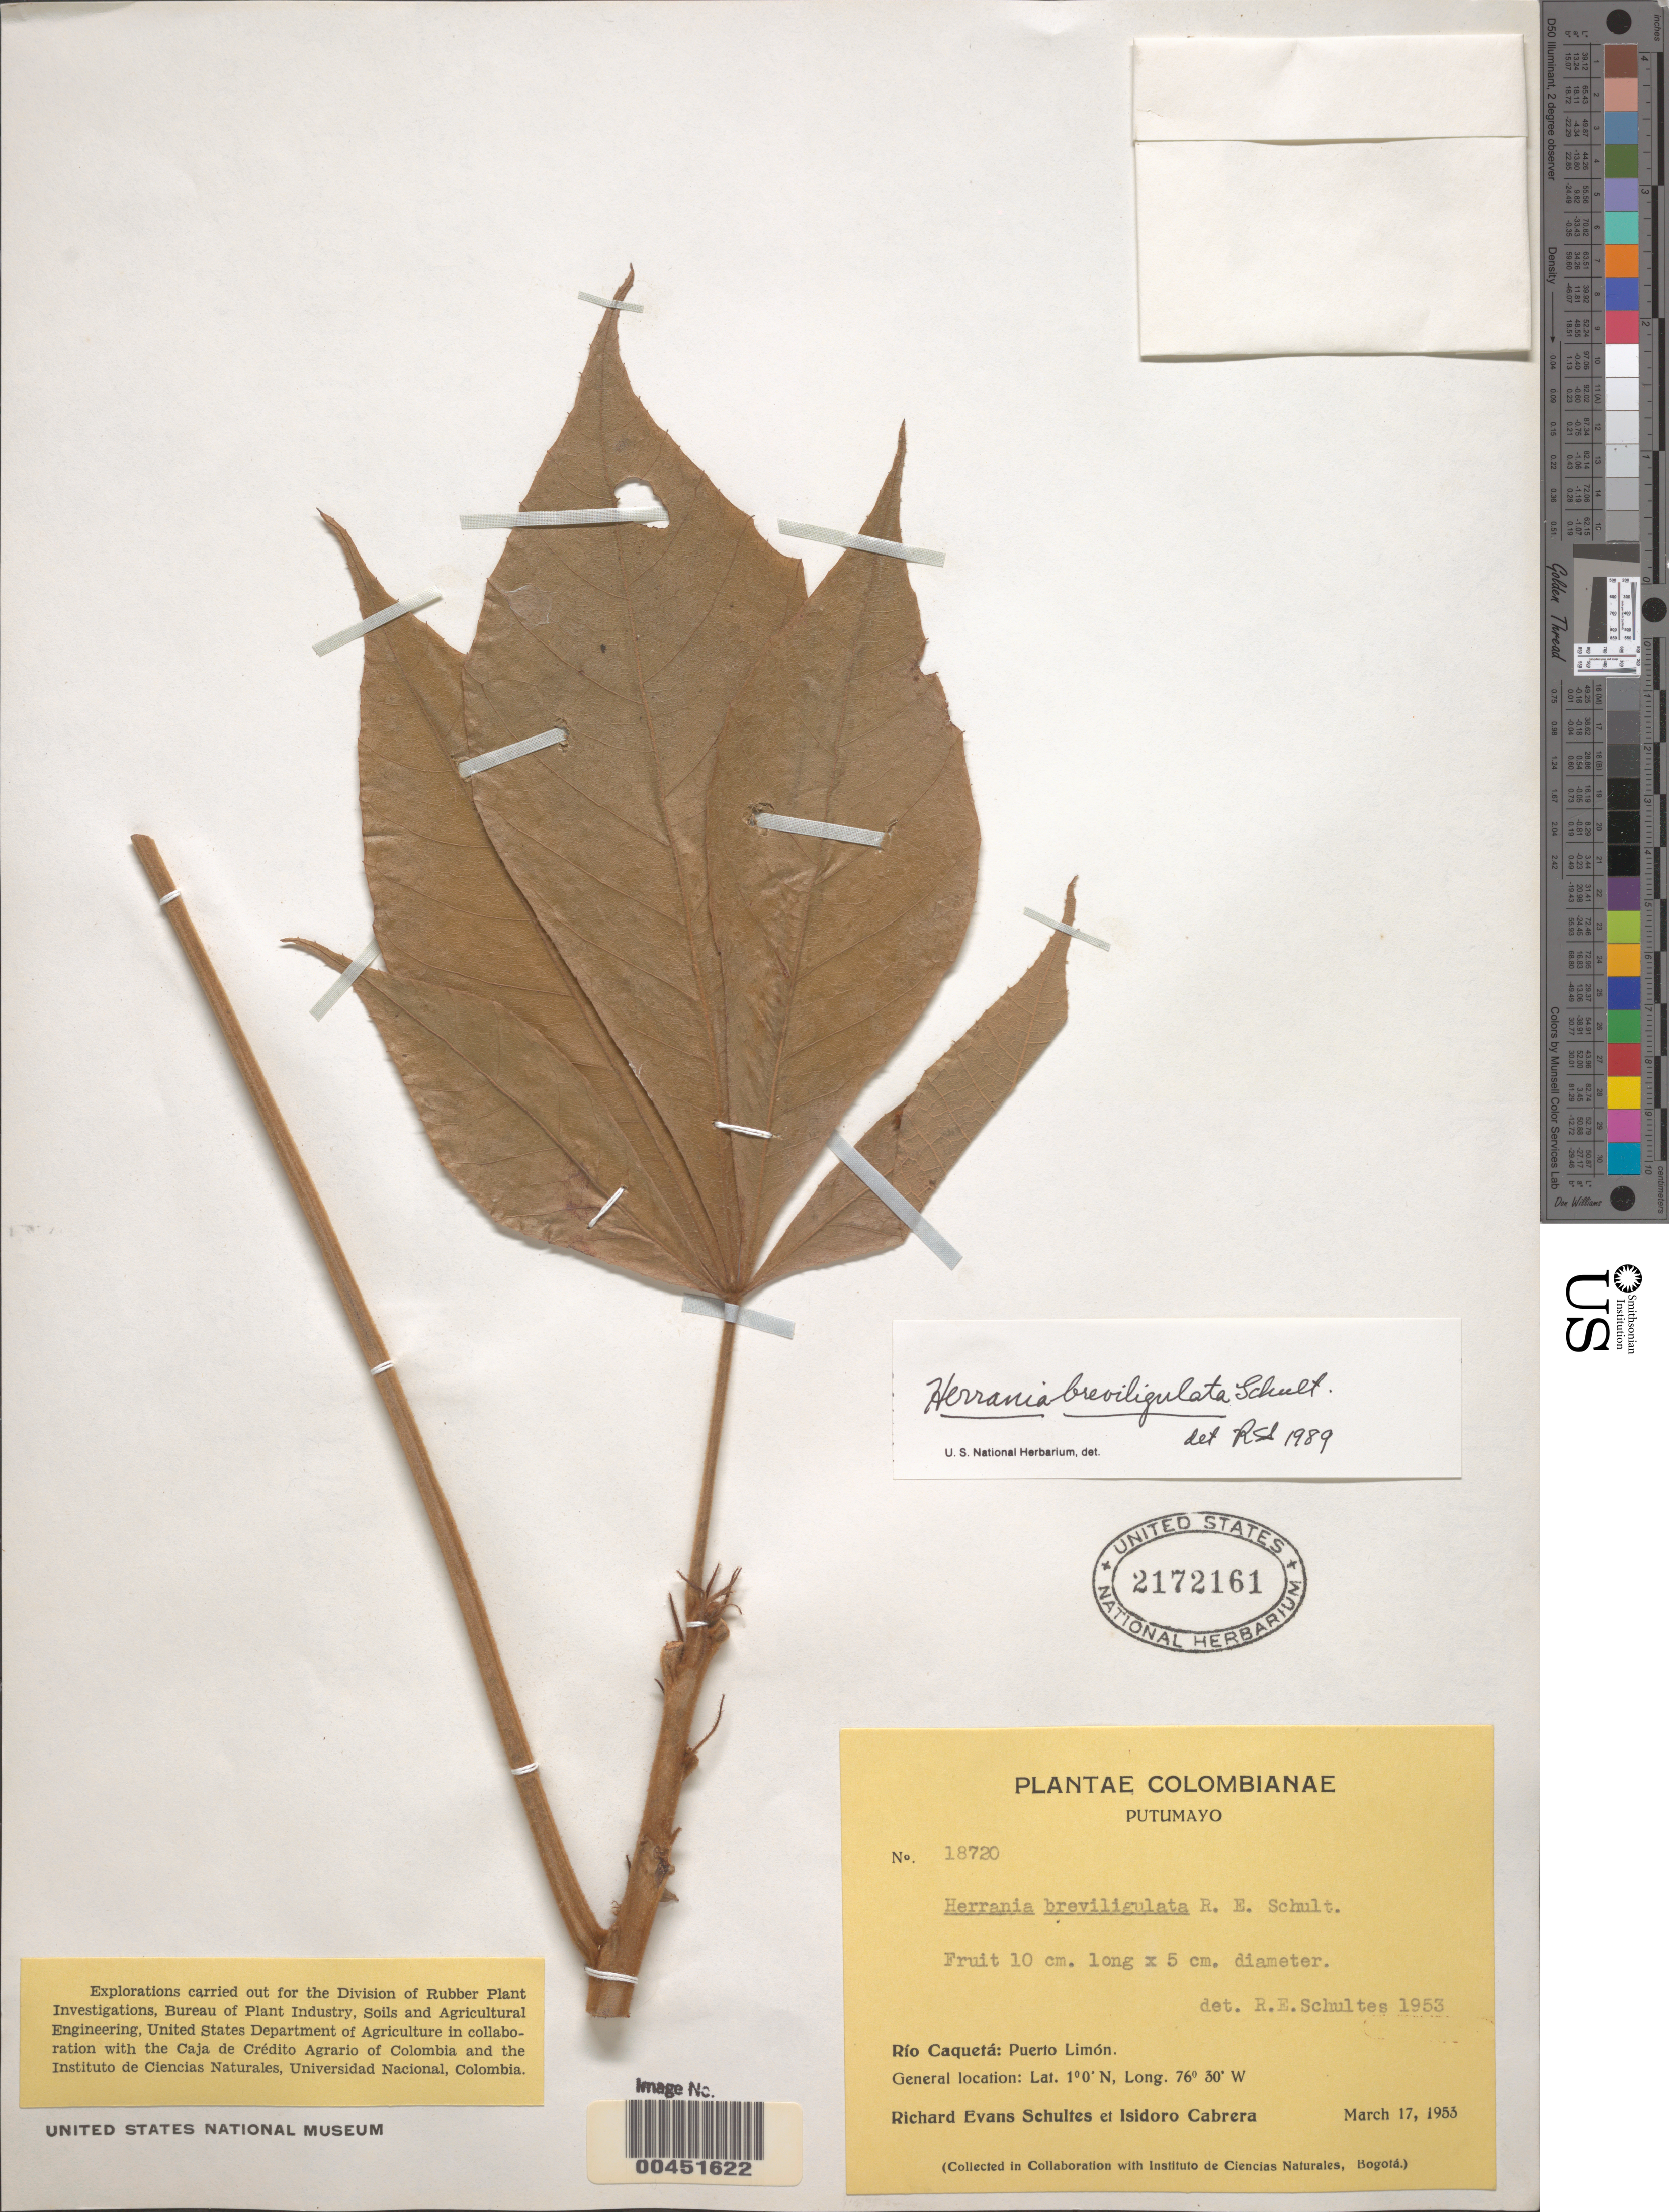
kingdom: Plantae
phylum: Tracheophyta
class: Magnoliopsida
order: Malvales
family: Malvaceae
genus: Theobroma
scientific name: Theobroma breviligulatum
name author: (R.E. Schult.) Colli-Silva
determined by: Dorr, L. J., (BOT), Smithsonian Institution - National Museum of Natural History (UNITED STATES)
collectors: R. E. Schultes & I. Cabrera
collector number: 18720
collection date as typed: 17 Mar 1955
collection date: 1955-03-17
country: Colombia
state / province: Putumayo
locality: Puerto Limón, Río Caquetá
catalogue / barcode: US 2172161